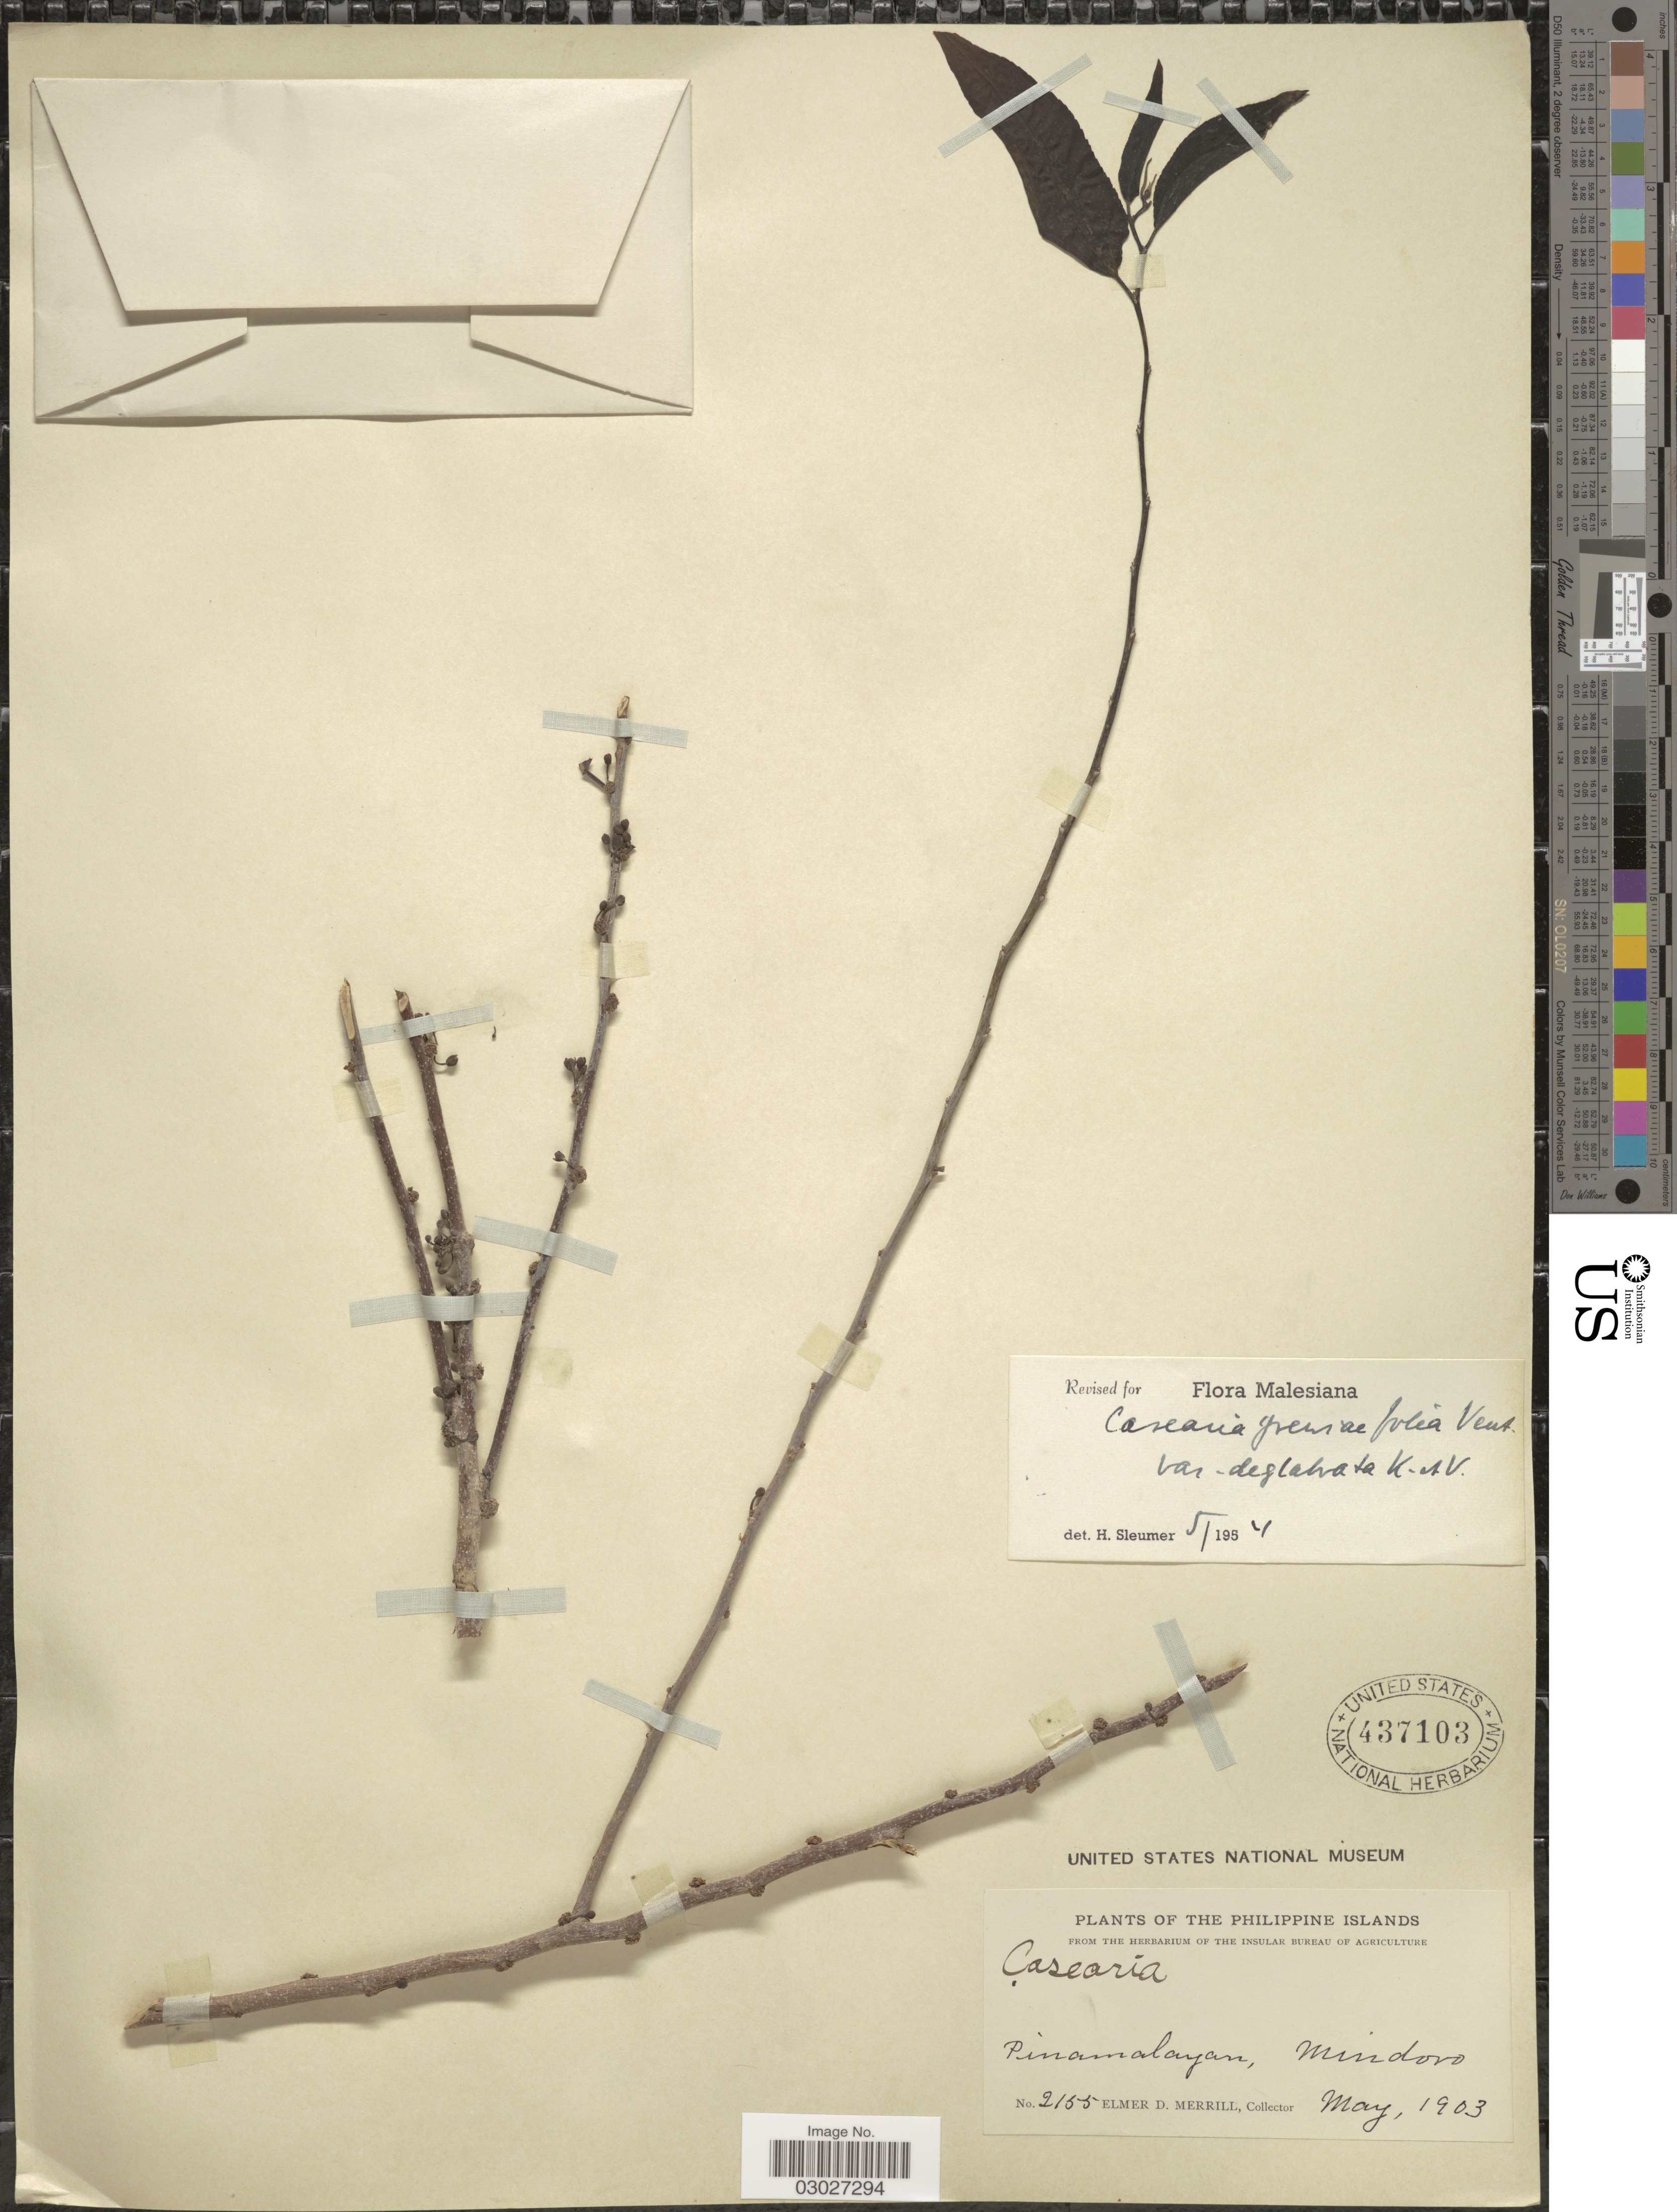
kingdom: Plantae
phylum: Tracheophyta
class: Magnoliopsida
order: Malpighiales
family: Salicaceae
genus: Casearia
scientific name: Casearia grewiifolia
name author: Vent.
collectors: E. D. Merrill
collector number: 2155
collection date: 1903-05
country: Philippines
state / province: Mimaropa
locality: The Philippine Islands, Pinamalayan, Mindoro.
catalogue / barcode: US 437103